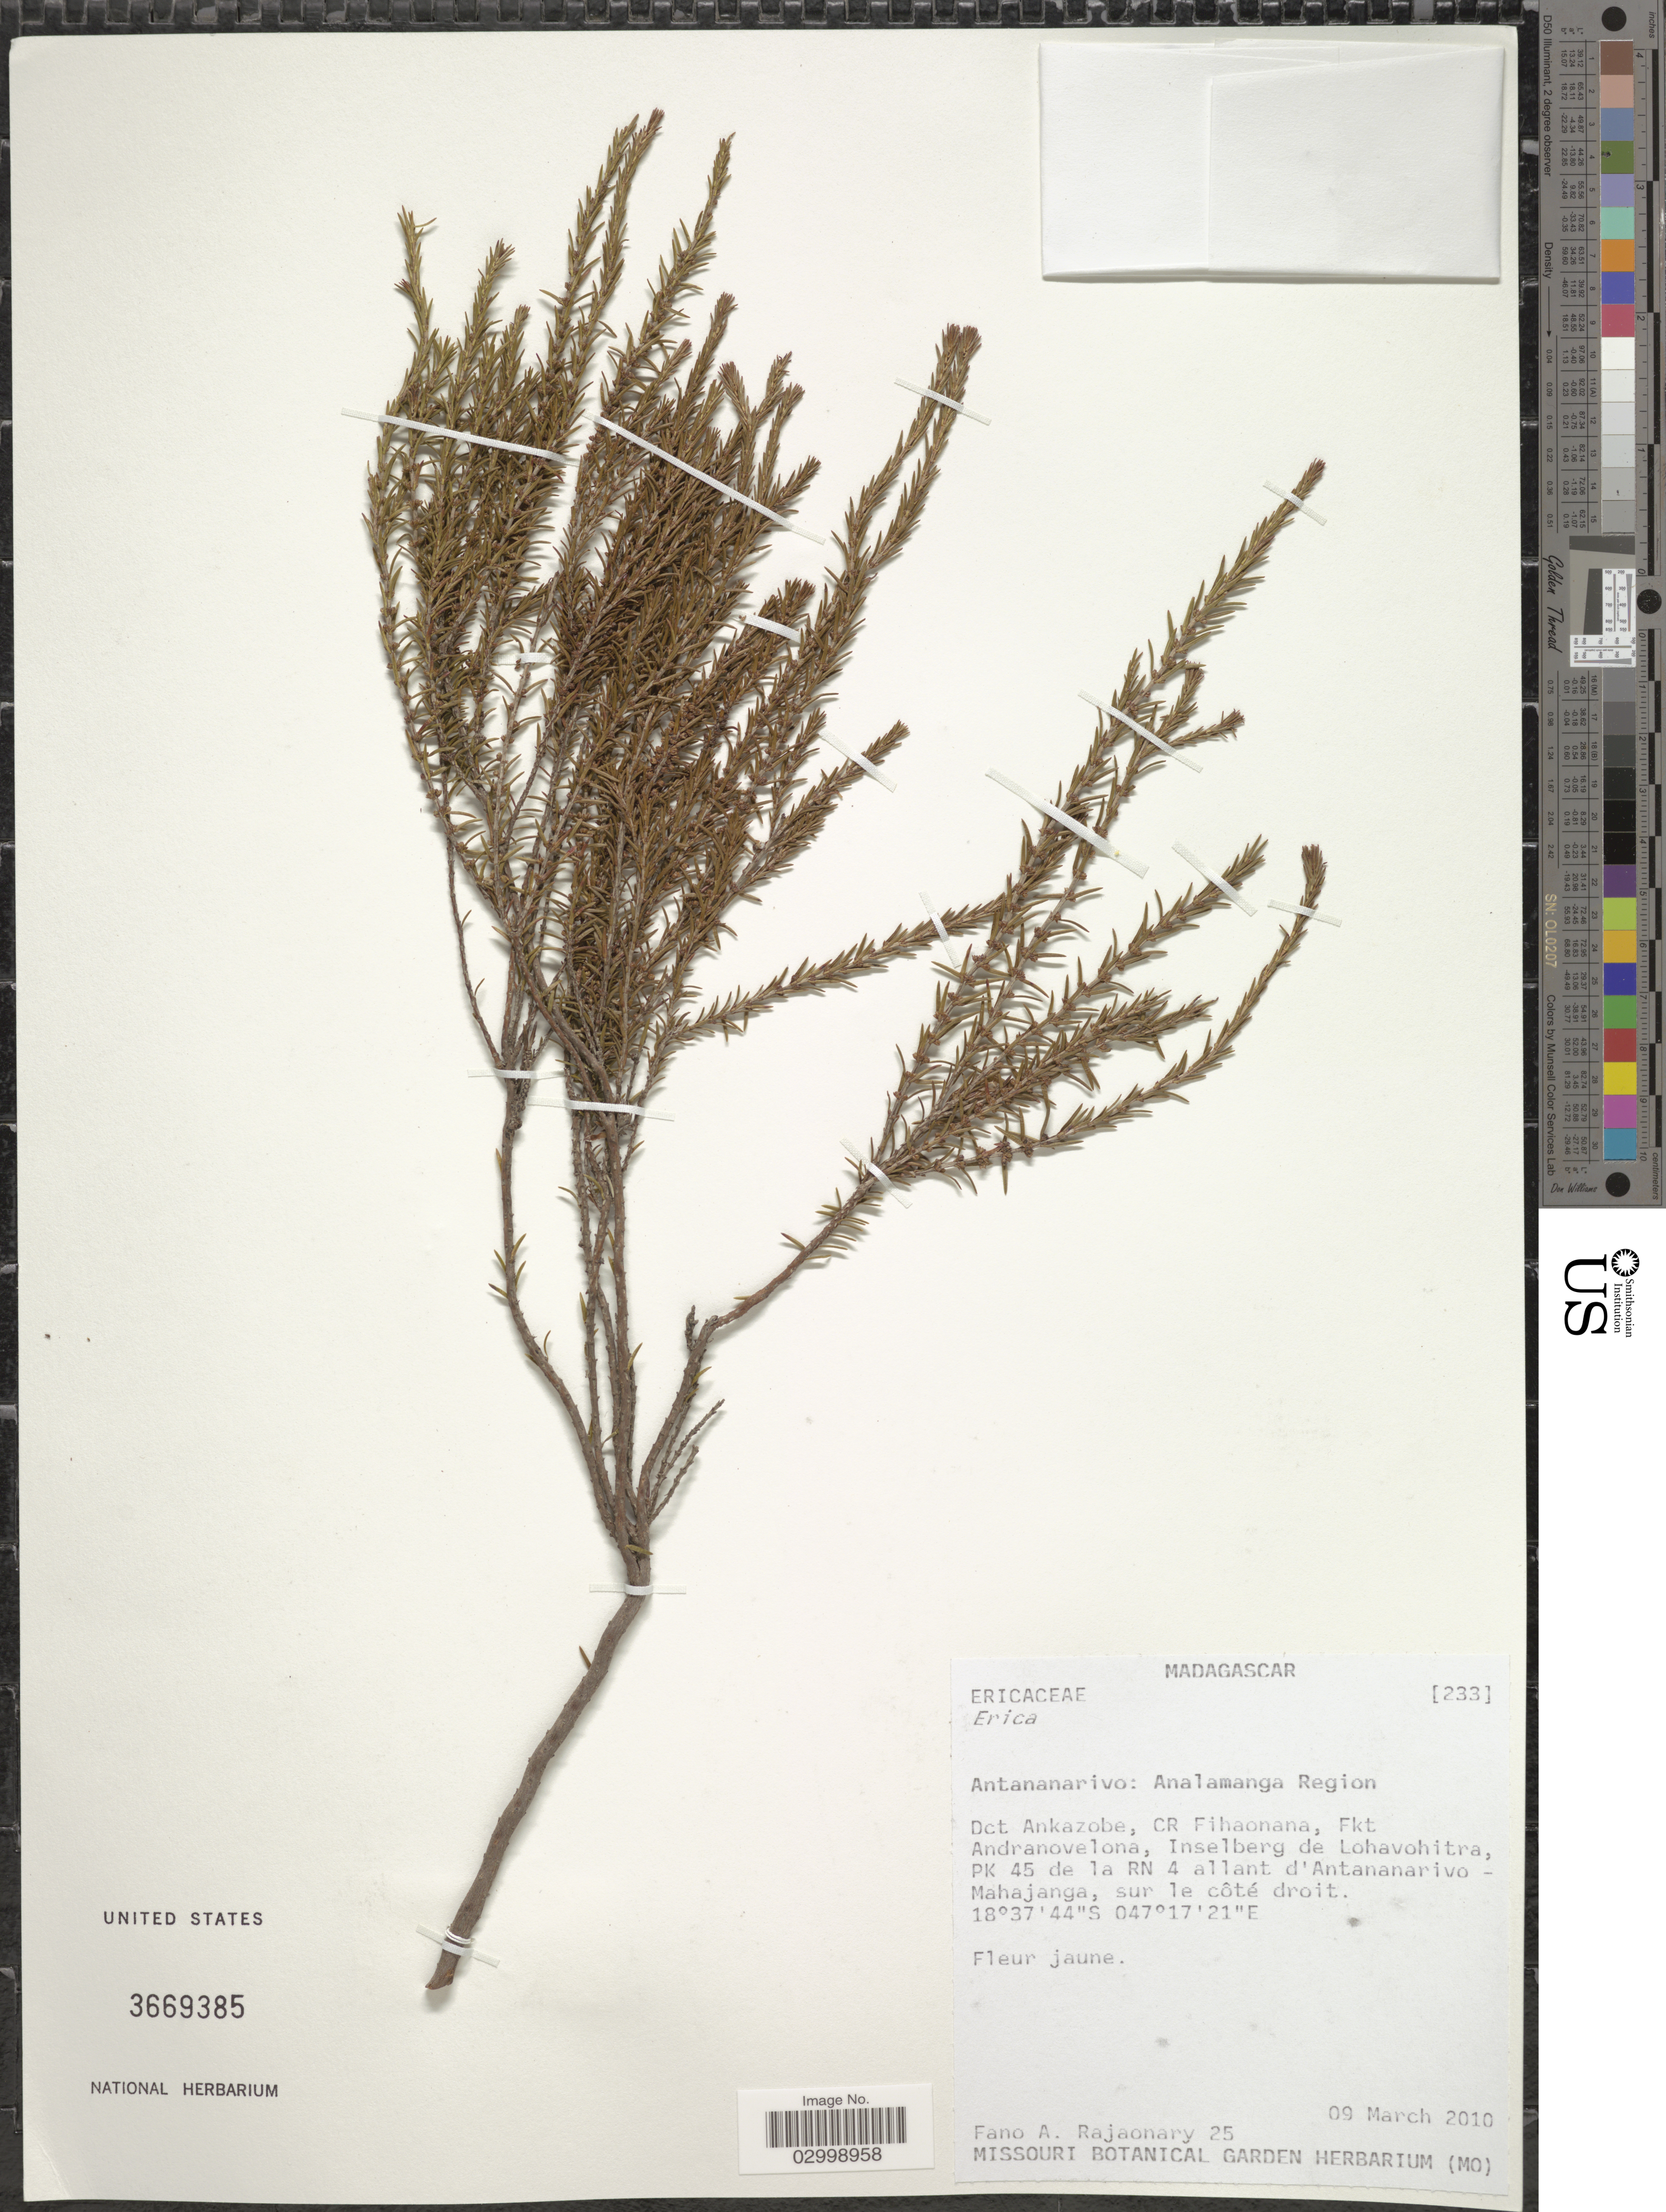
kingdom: Plantae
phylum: Tracheophyta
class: Magnoliopsida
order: Ericales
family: Ericaceae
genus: Erica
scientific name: Erica sp.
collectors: F. Rajaonary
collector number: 25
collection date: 2010-03-09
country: Madagascar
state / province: Analamanga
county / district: Ankazobe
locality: Analamanga Region, Dct. Ankazobe, CR Fihaonana, Fkt Andranovelona, Inselberg de Lohavohitra, PK 45 de la RN 4 allant d'Antananarivo - Mahajanga, sur le côte droit.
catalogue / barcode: US 3669385